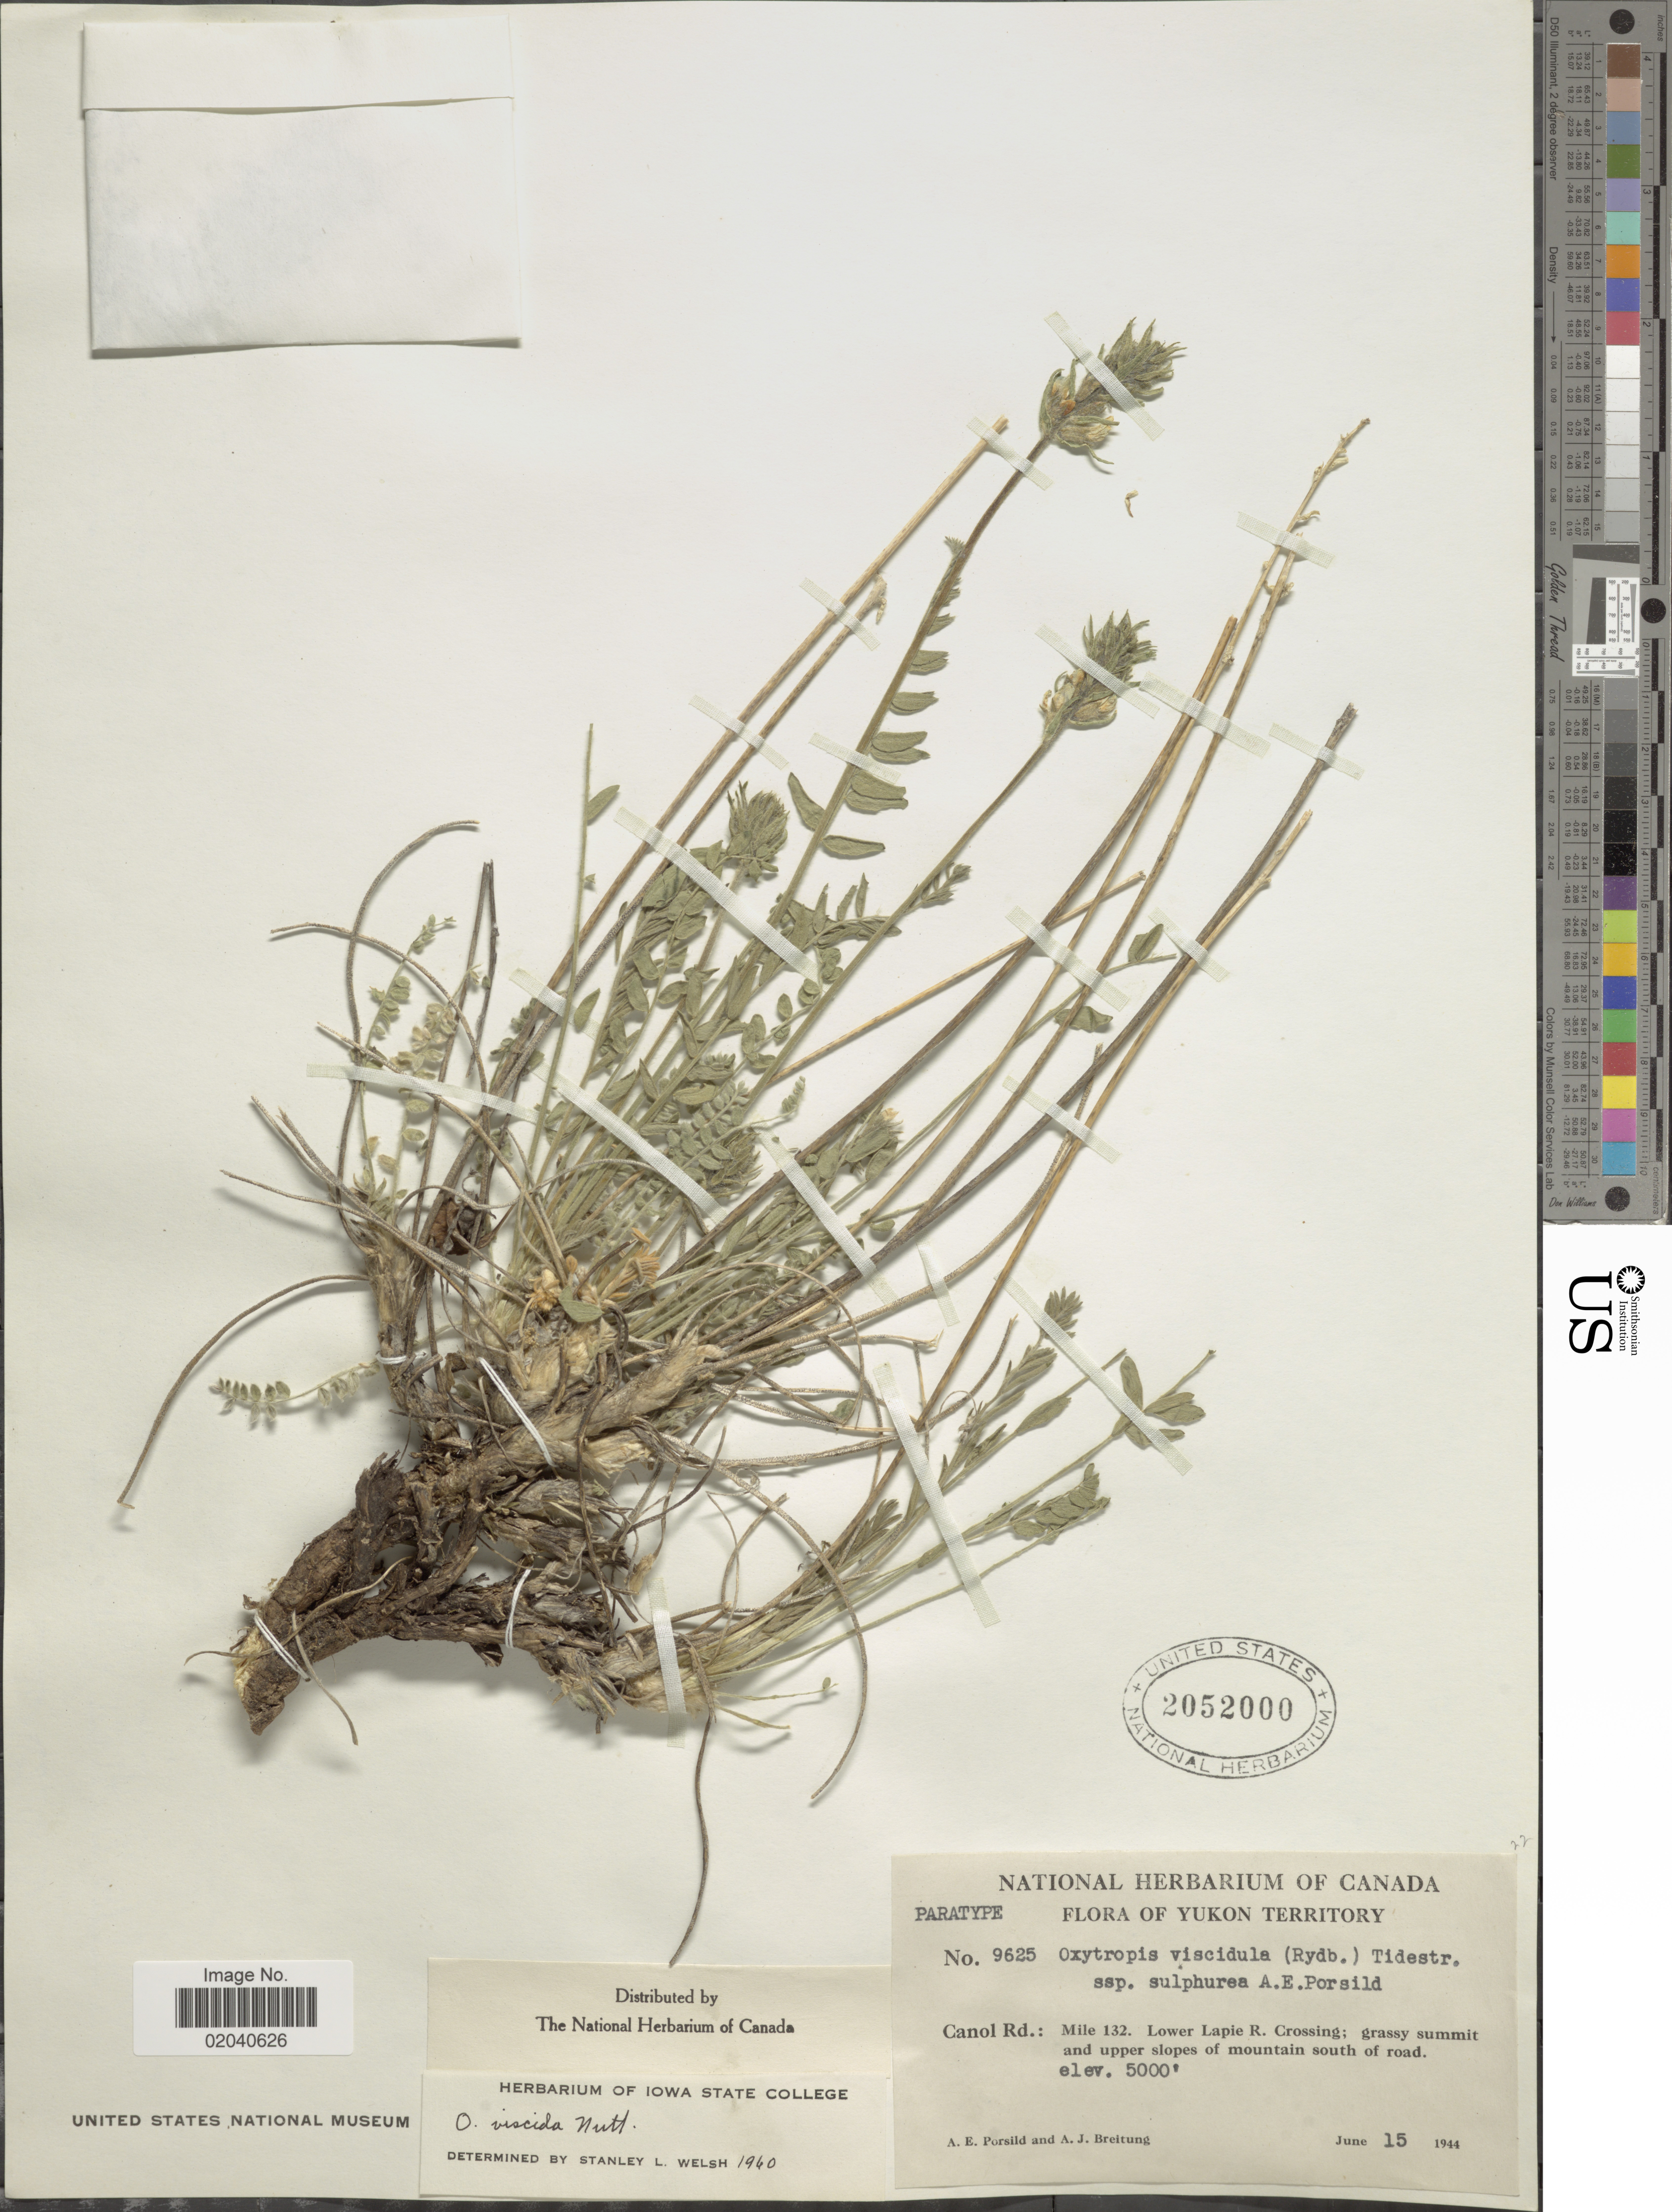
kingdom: Plantae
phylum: Tracheophyta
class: Magnoliopsida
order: Fabales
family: Fabaceae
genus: Oxytropis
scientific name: Oxytropis viscida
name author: Nutt.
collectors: A. E. Porsild & A. Breitung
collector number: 9625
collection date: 1944-06-15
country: Canada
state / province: Yukon Territory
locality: Canol Rd.: Mile 132. Lower Lapie R. Crossing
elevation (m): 1524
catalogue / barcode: US 2052000